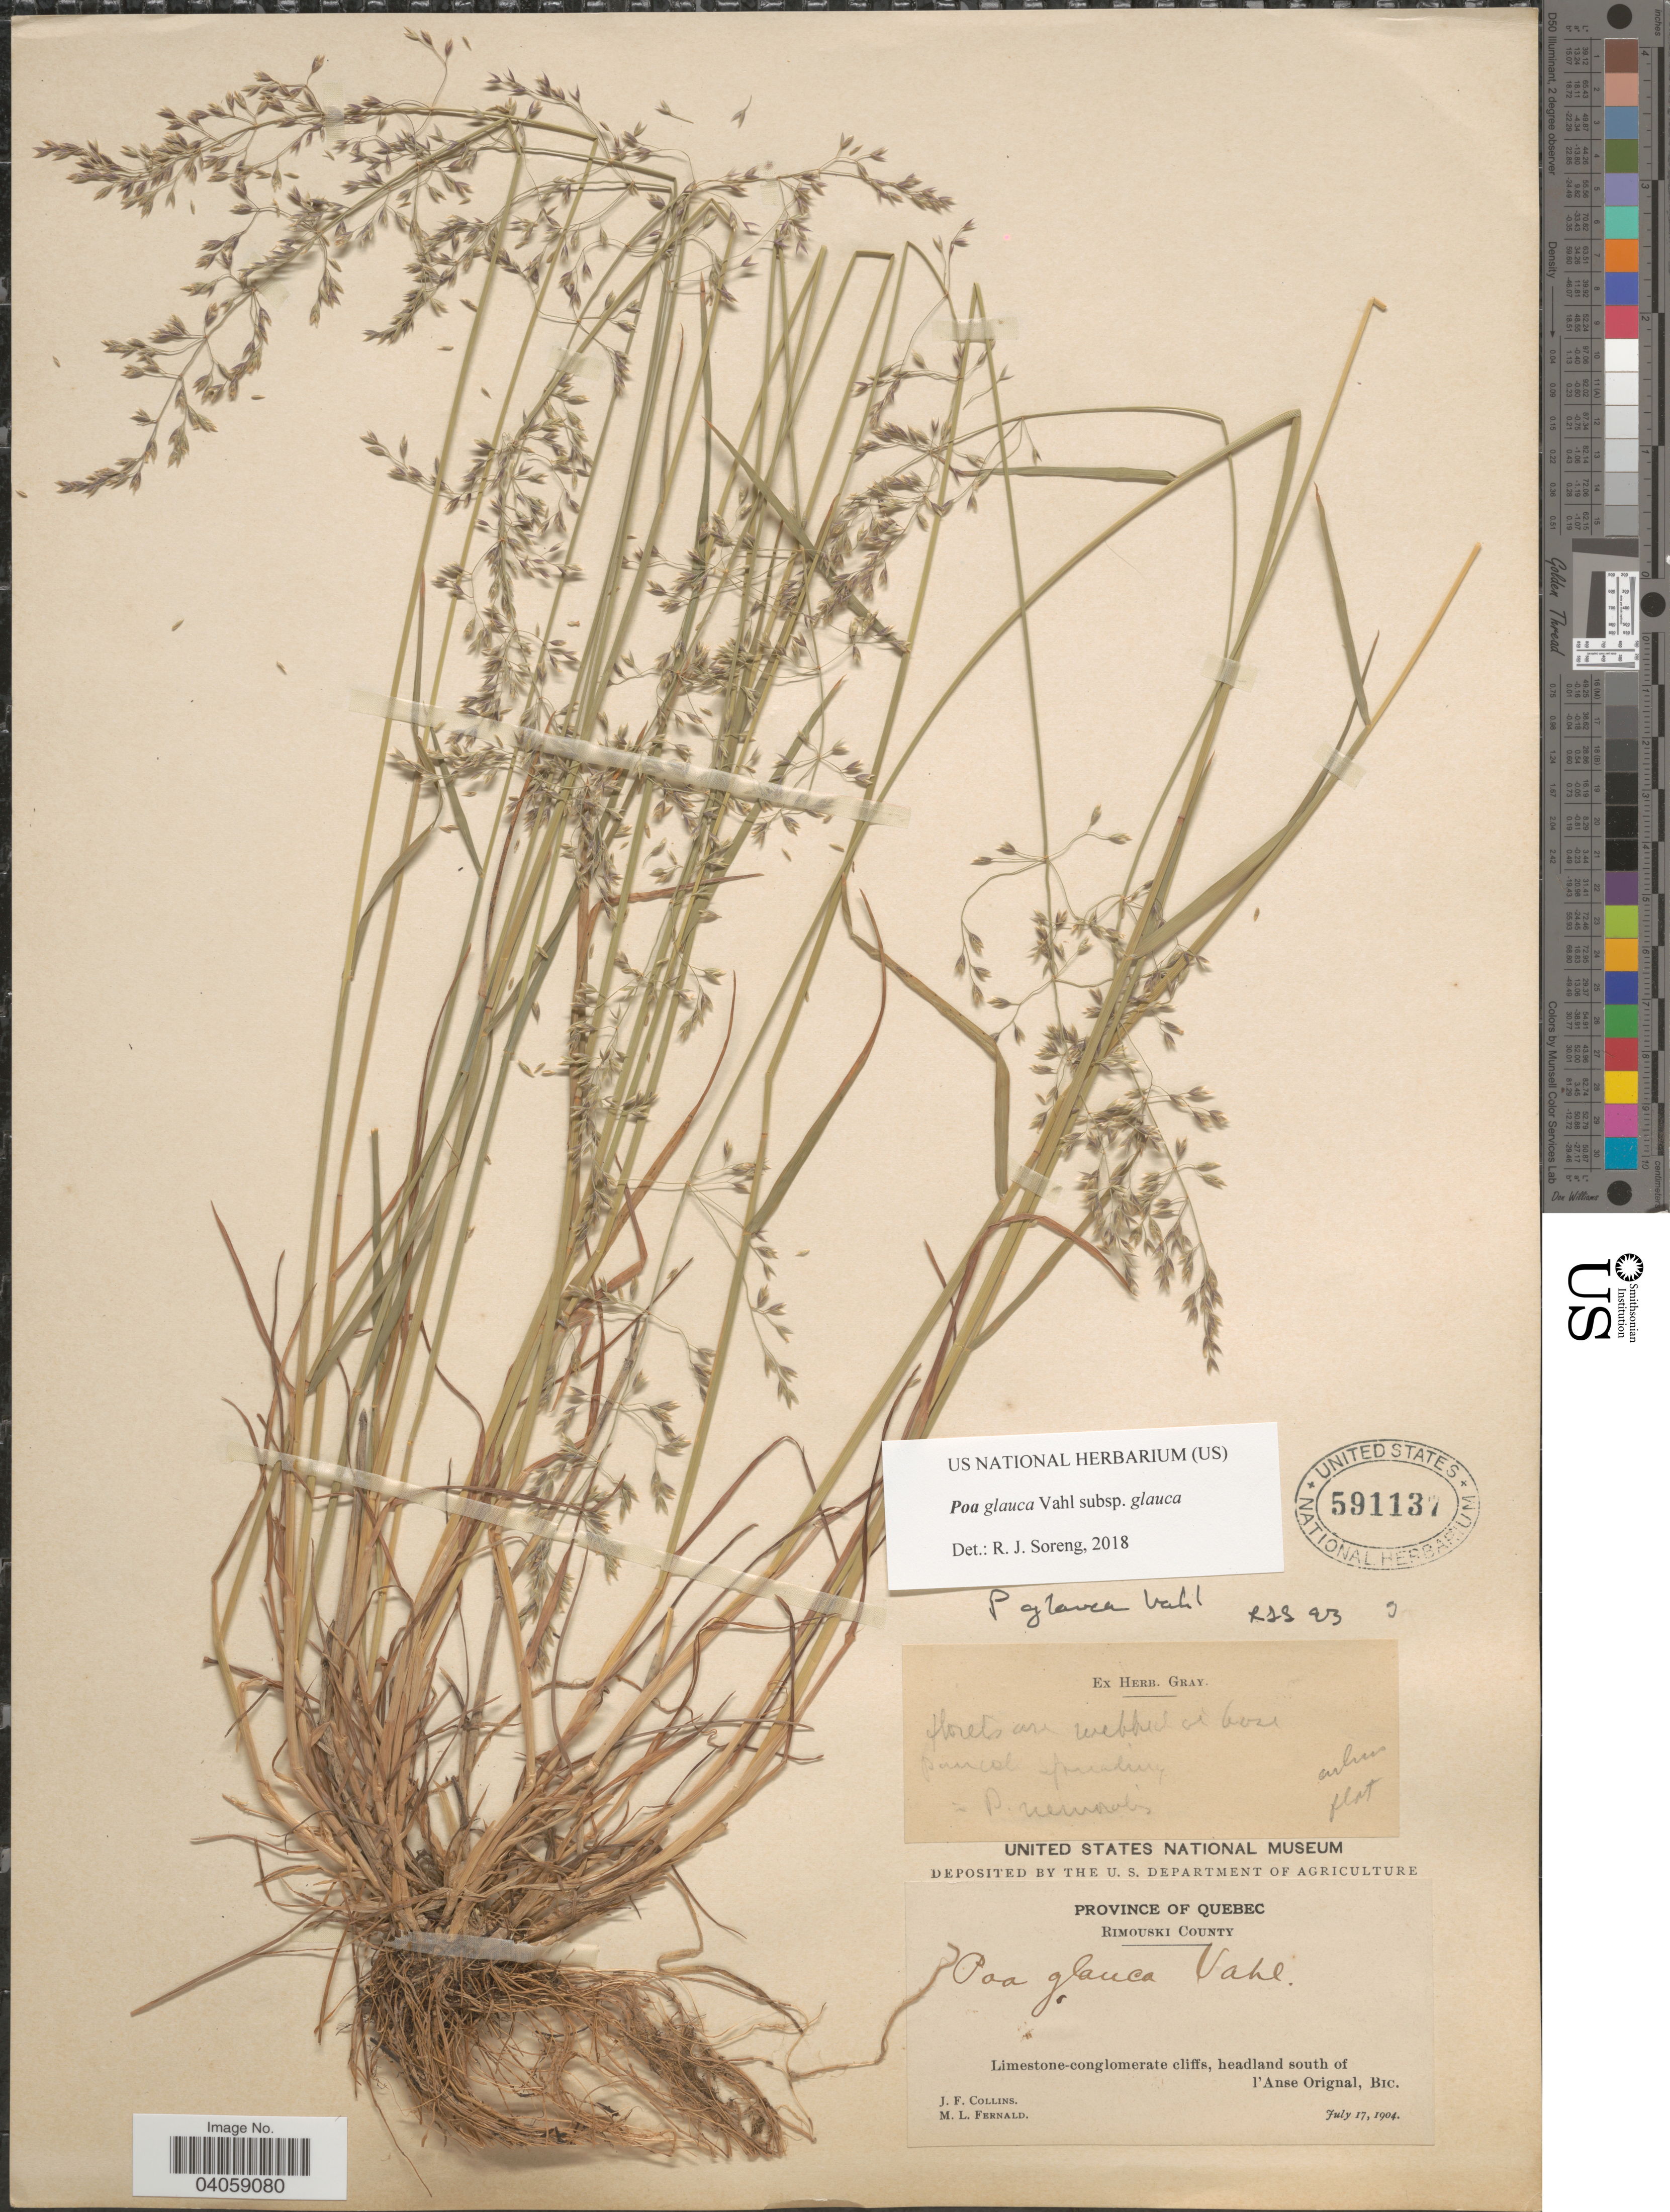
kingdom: Plantae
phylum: Tracheophyta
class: Liliopsida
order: Poales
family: Poaceae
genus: Poa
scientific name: Poa glauca subsp. glauca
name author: Vahl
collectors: J. Collins & M. L. Fernald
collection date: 1904-07-17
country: Canada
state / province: Quebec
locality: Rimouski County. Limestone-conglomerate cliffs, headland south of l'Anse Orignal, Bic.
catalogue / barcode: US 591137